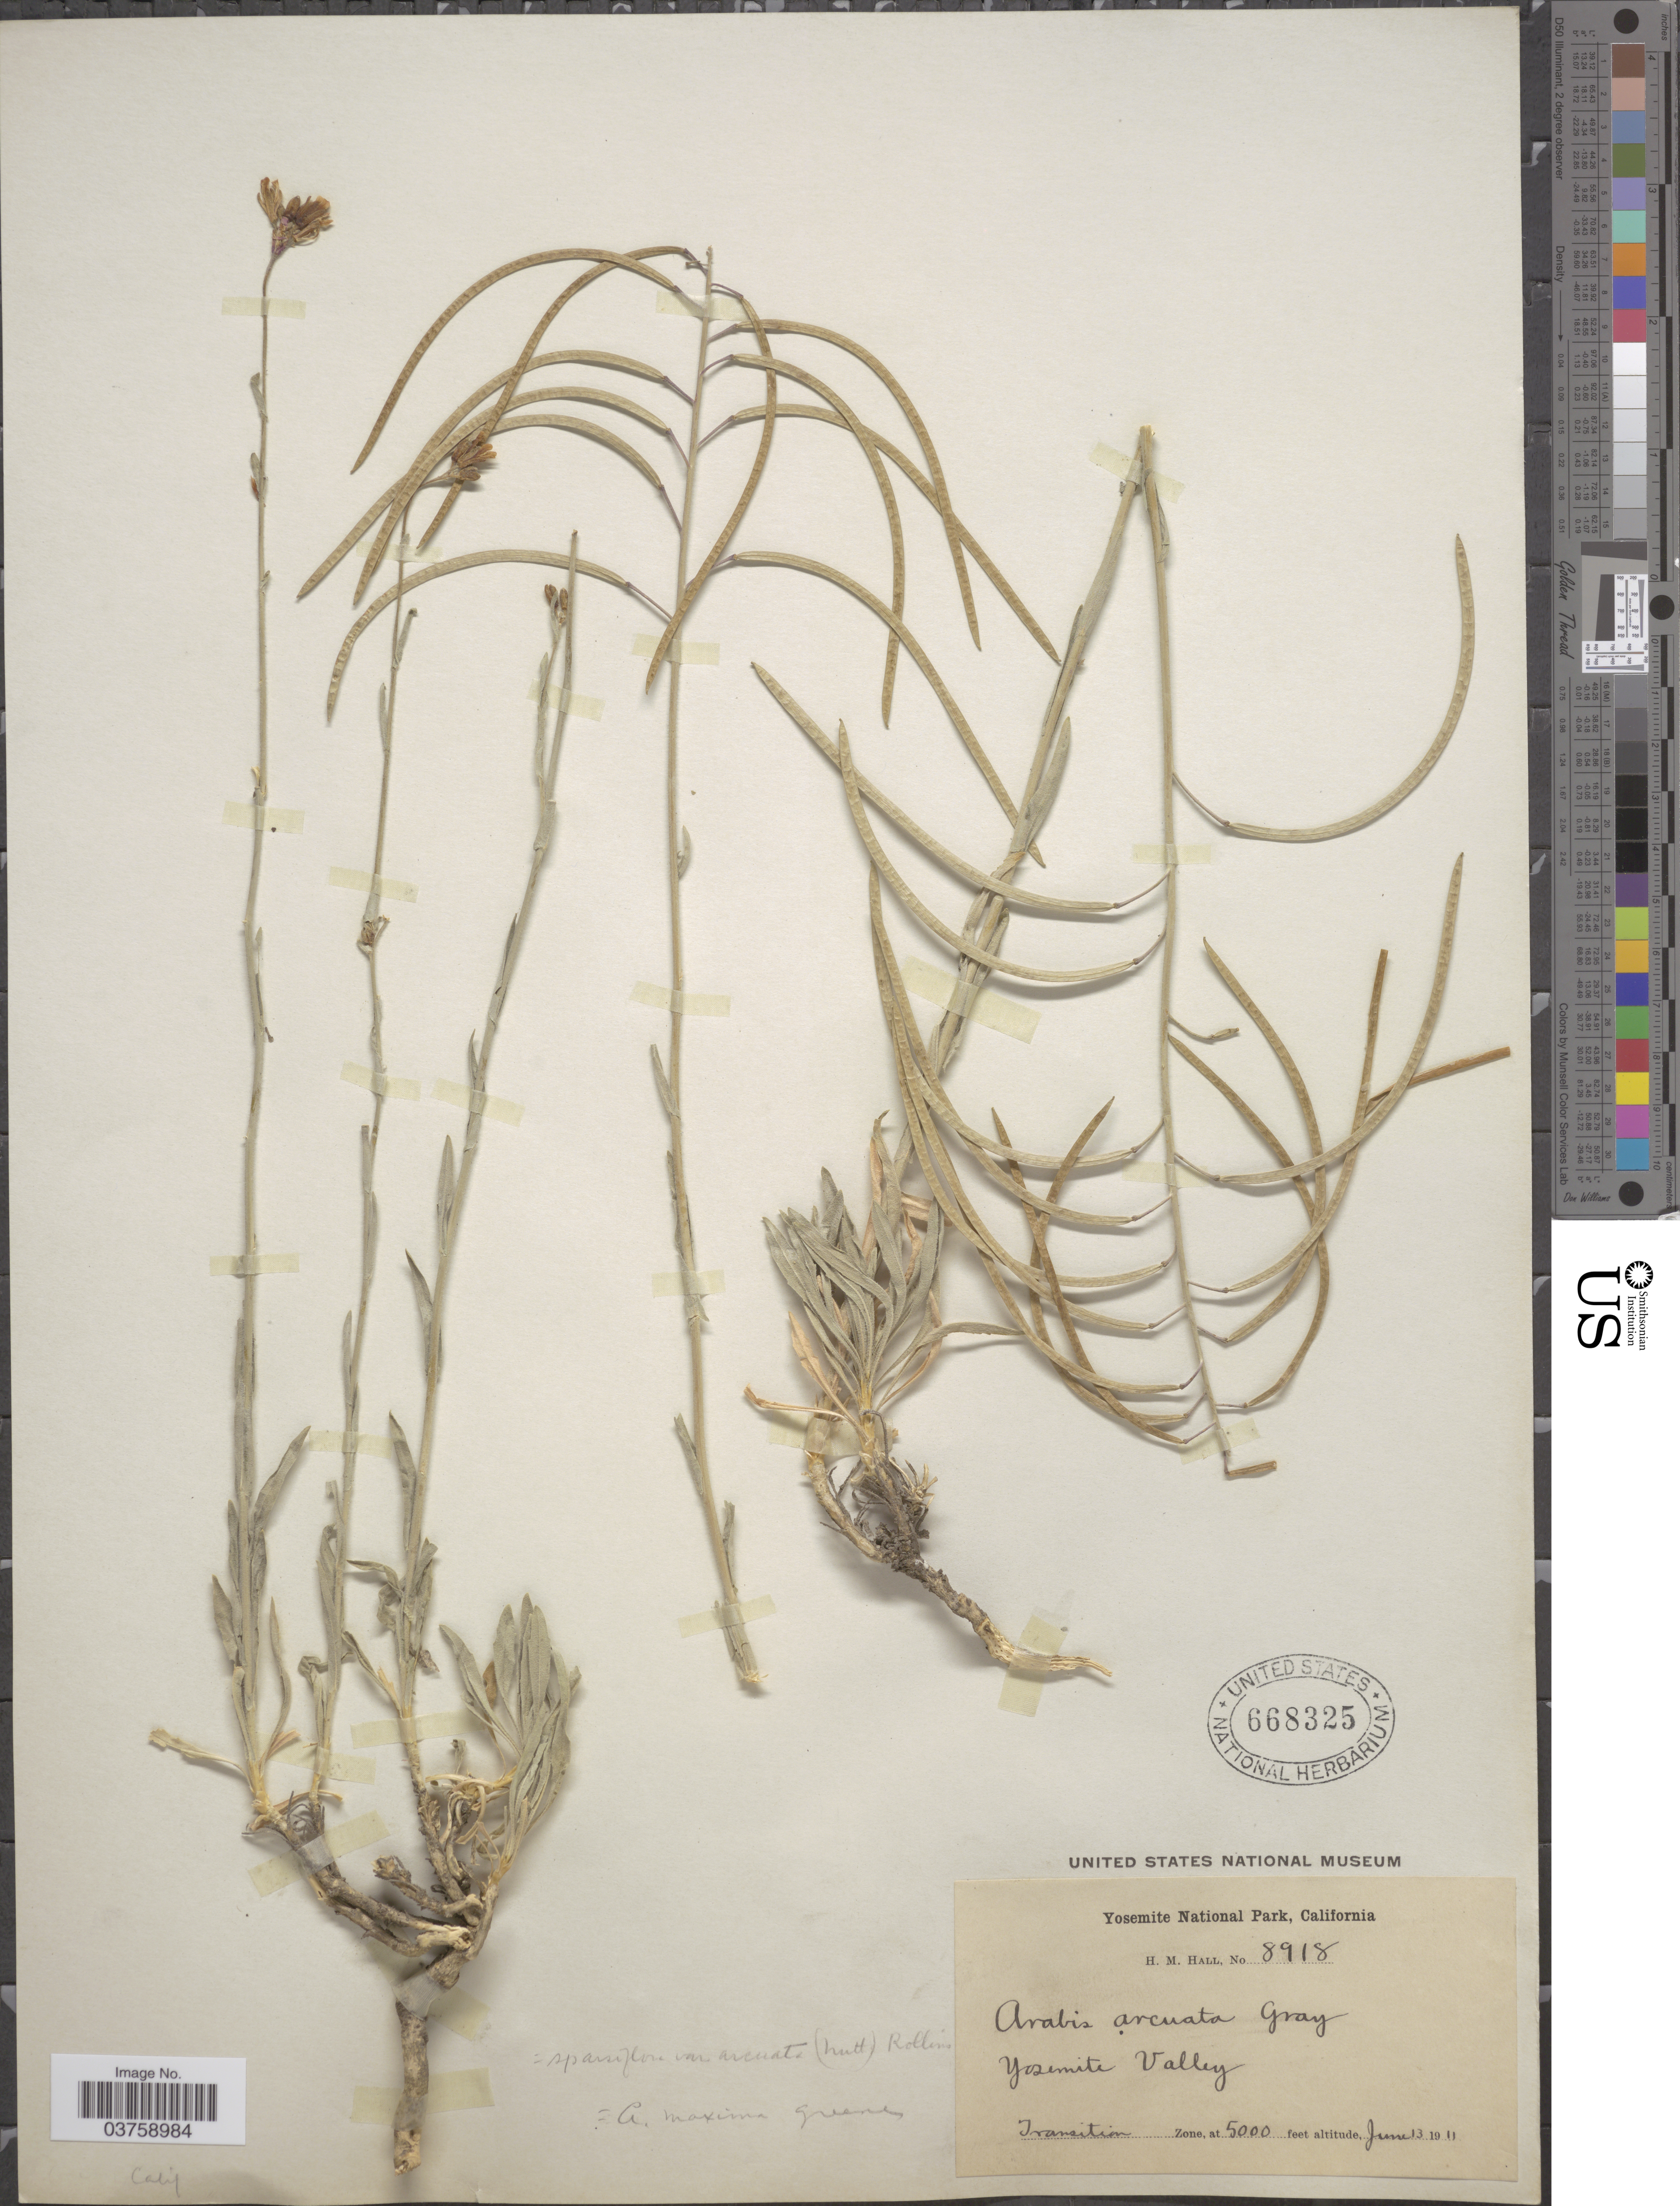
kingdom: Plantae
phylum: Tracheophyta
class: Magnoliopsida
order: Brassicales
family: Brassicaceae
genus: Arabis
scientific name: Arabis sparsiflora var. arcuata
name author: (Nutt.) Rollins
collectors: H. M. Hall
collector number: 8918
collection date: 1911-06-13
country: United States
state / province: California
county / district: Mariposa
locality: Yosemite National Park. Yosemite Valley. Transition Zone.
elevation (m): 1524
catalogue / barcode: US 668325